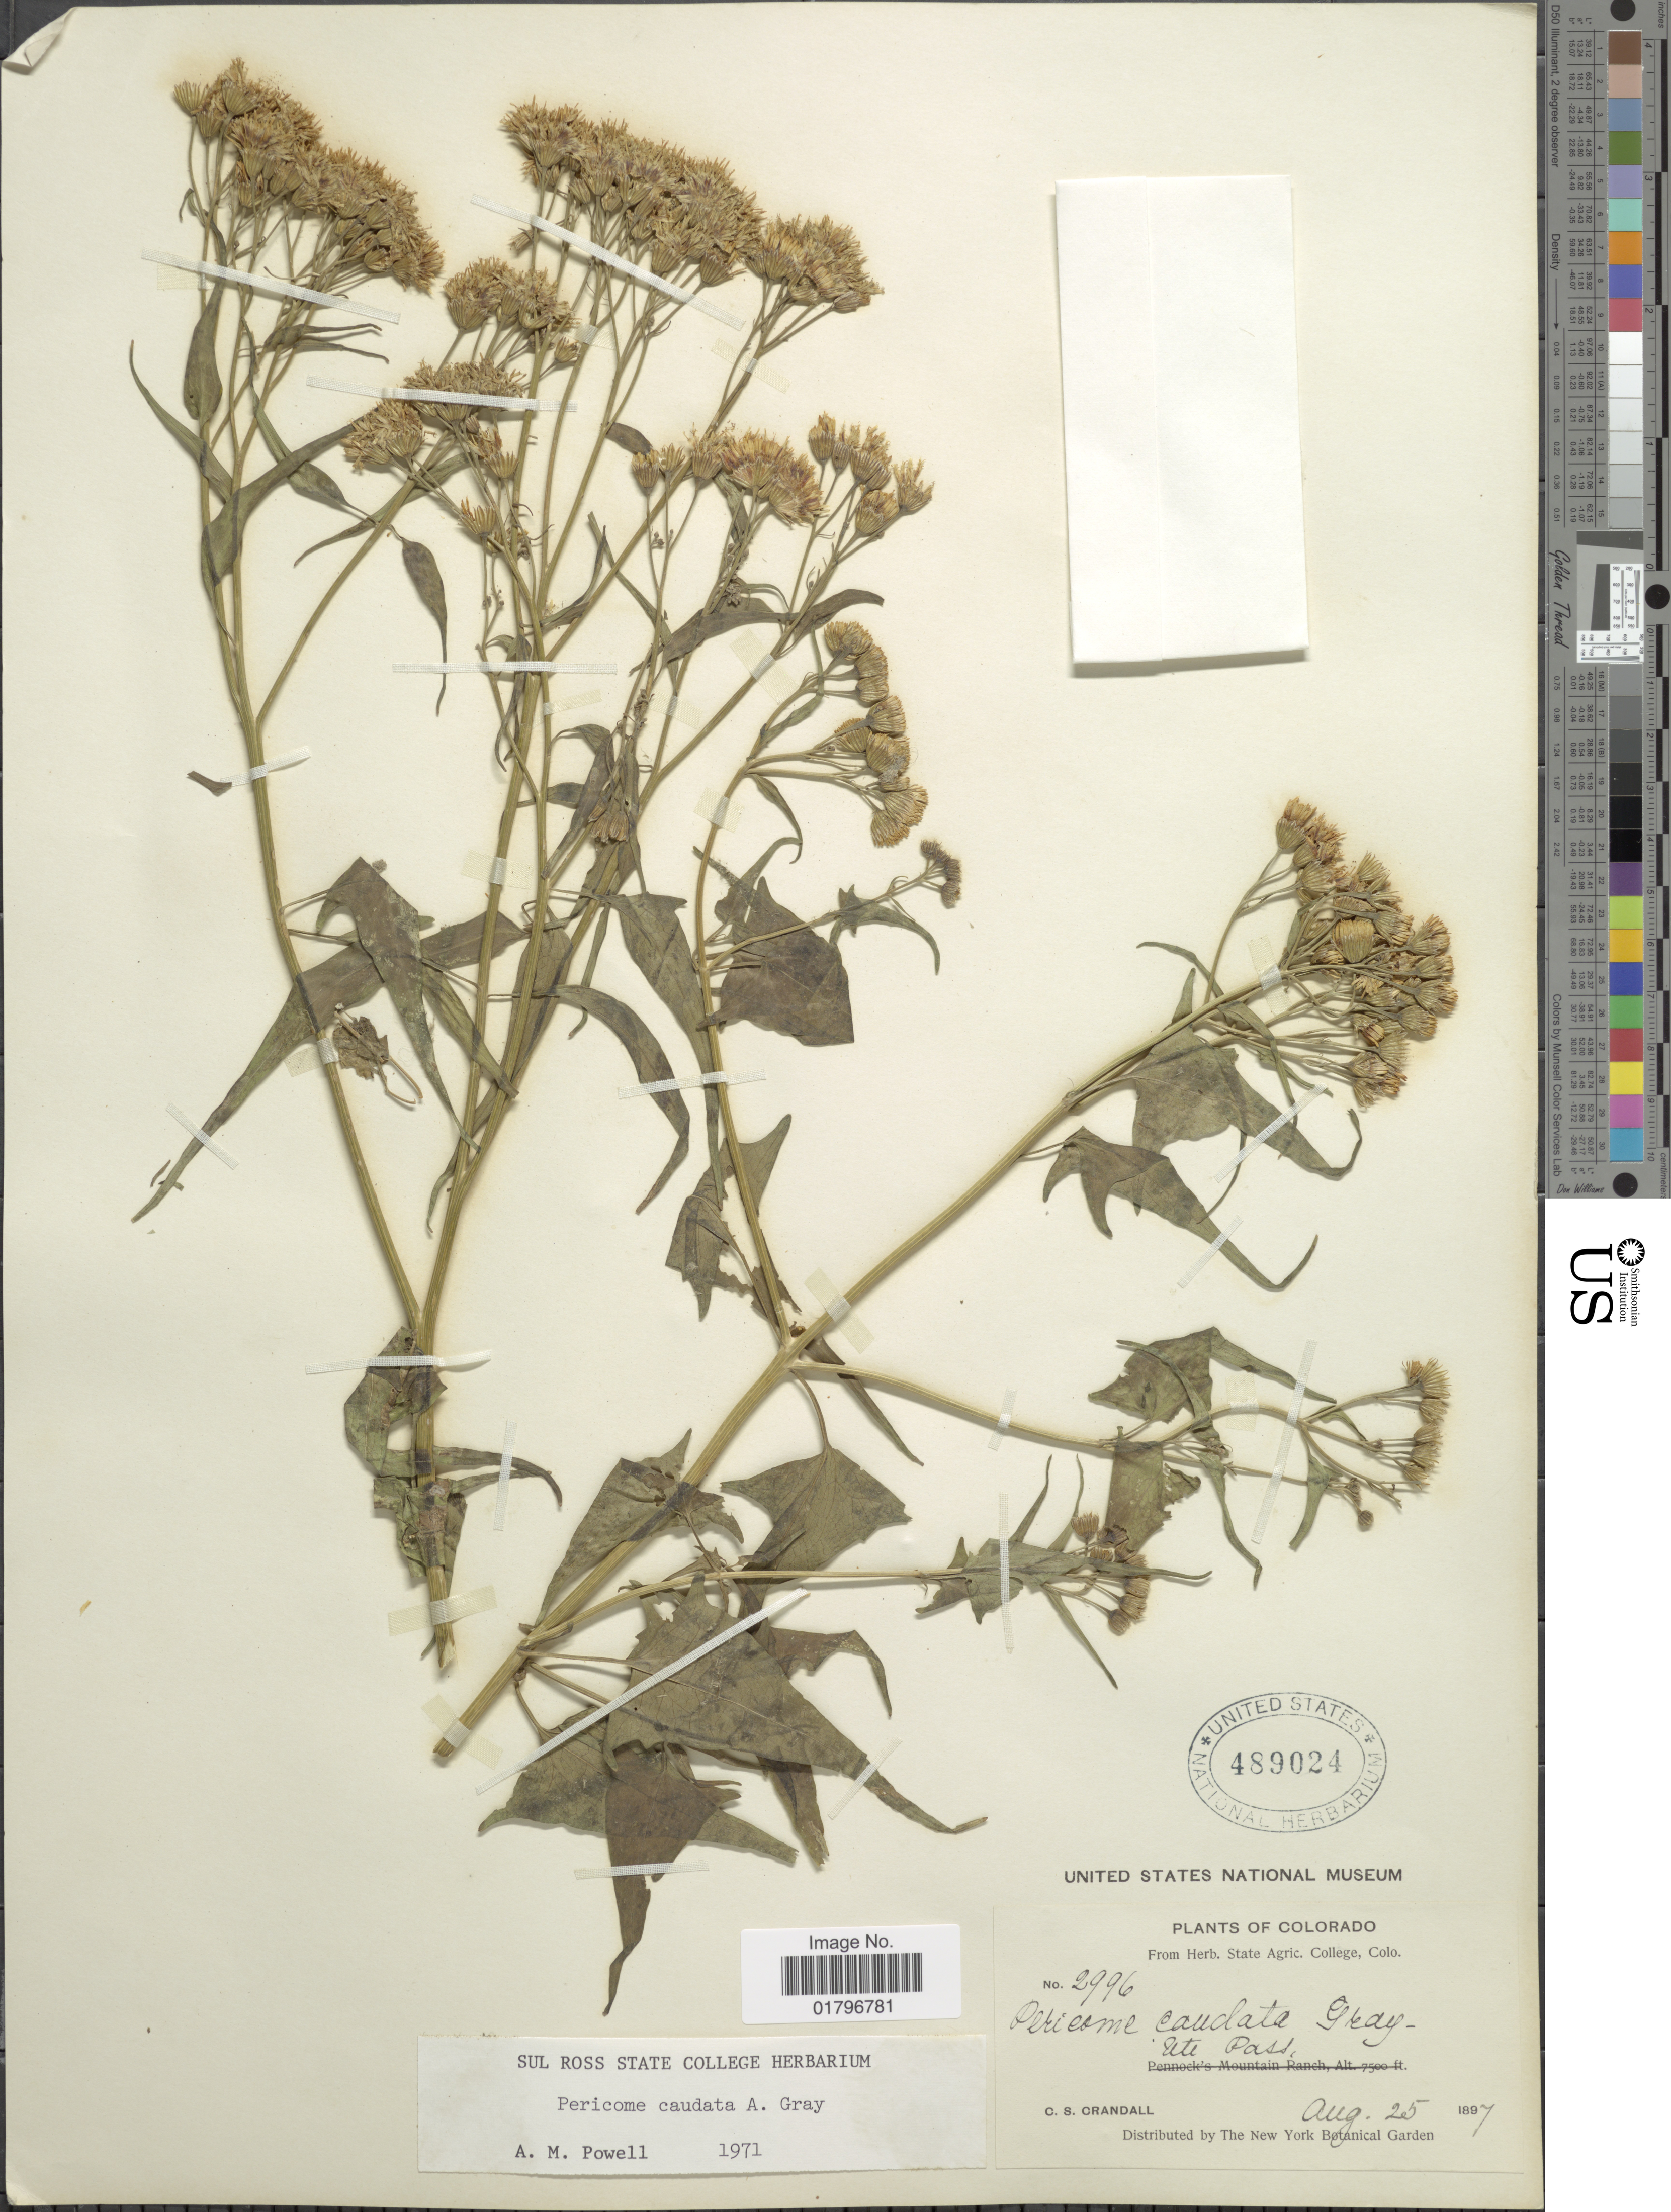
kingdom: Plantae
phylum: Tracheophyta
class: Magnoliopsida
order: Asterales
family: Asteraceae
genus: Pericome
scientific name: Pericome caudata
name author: A. Gray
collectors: C. Crandall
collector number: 2996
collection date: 1897-08-25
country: United States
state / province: Colorado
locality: Ute Pass.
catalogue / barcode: US 489024